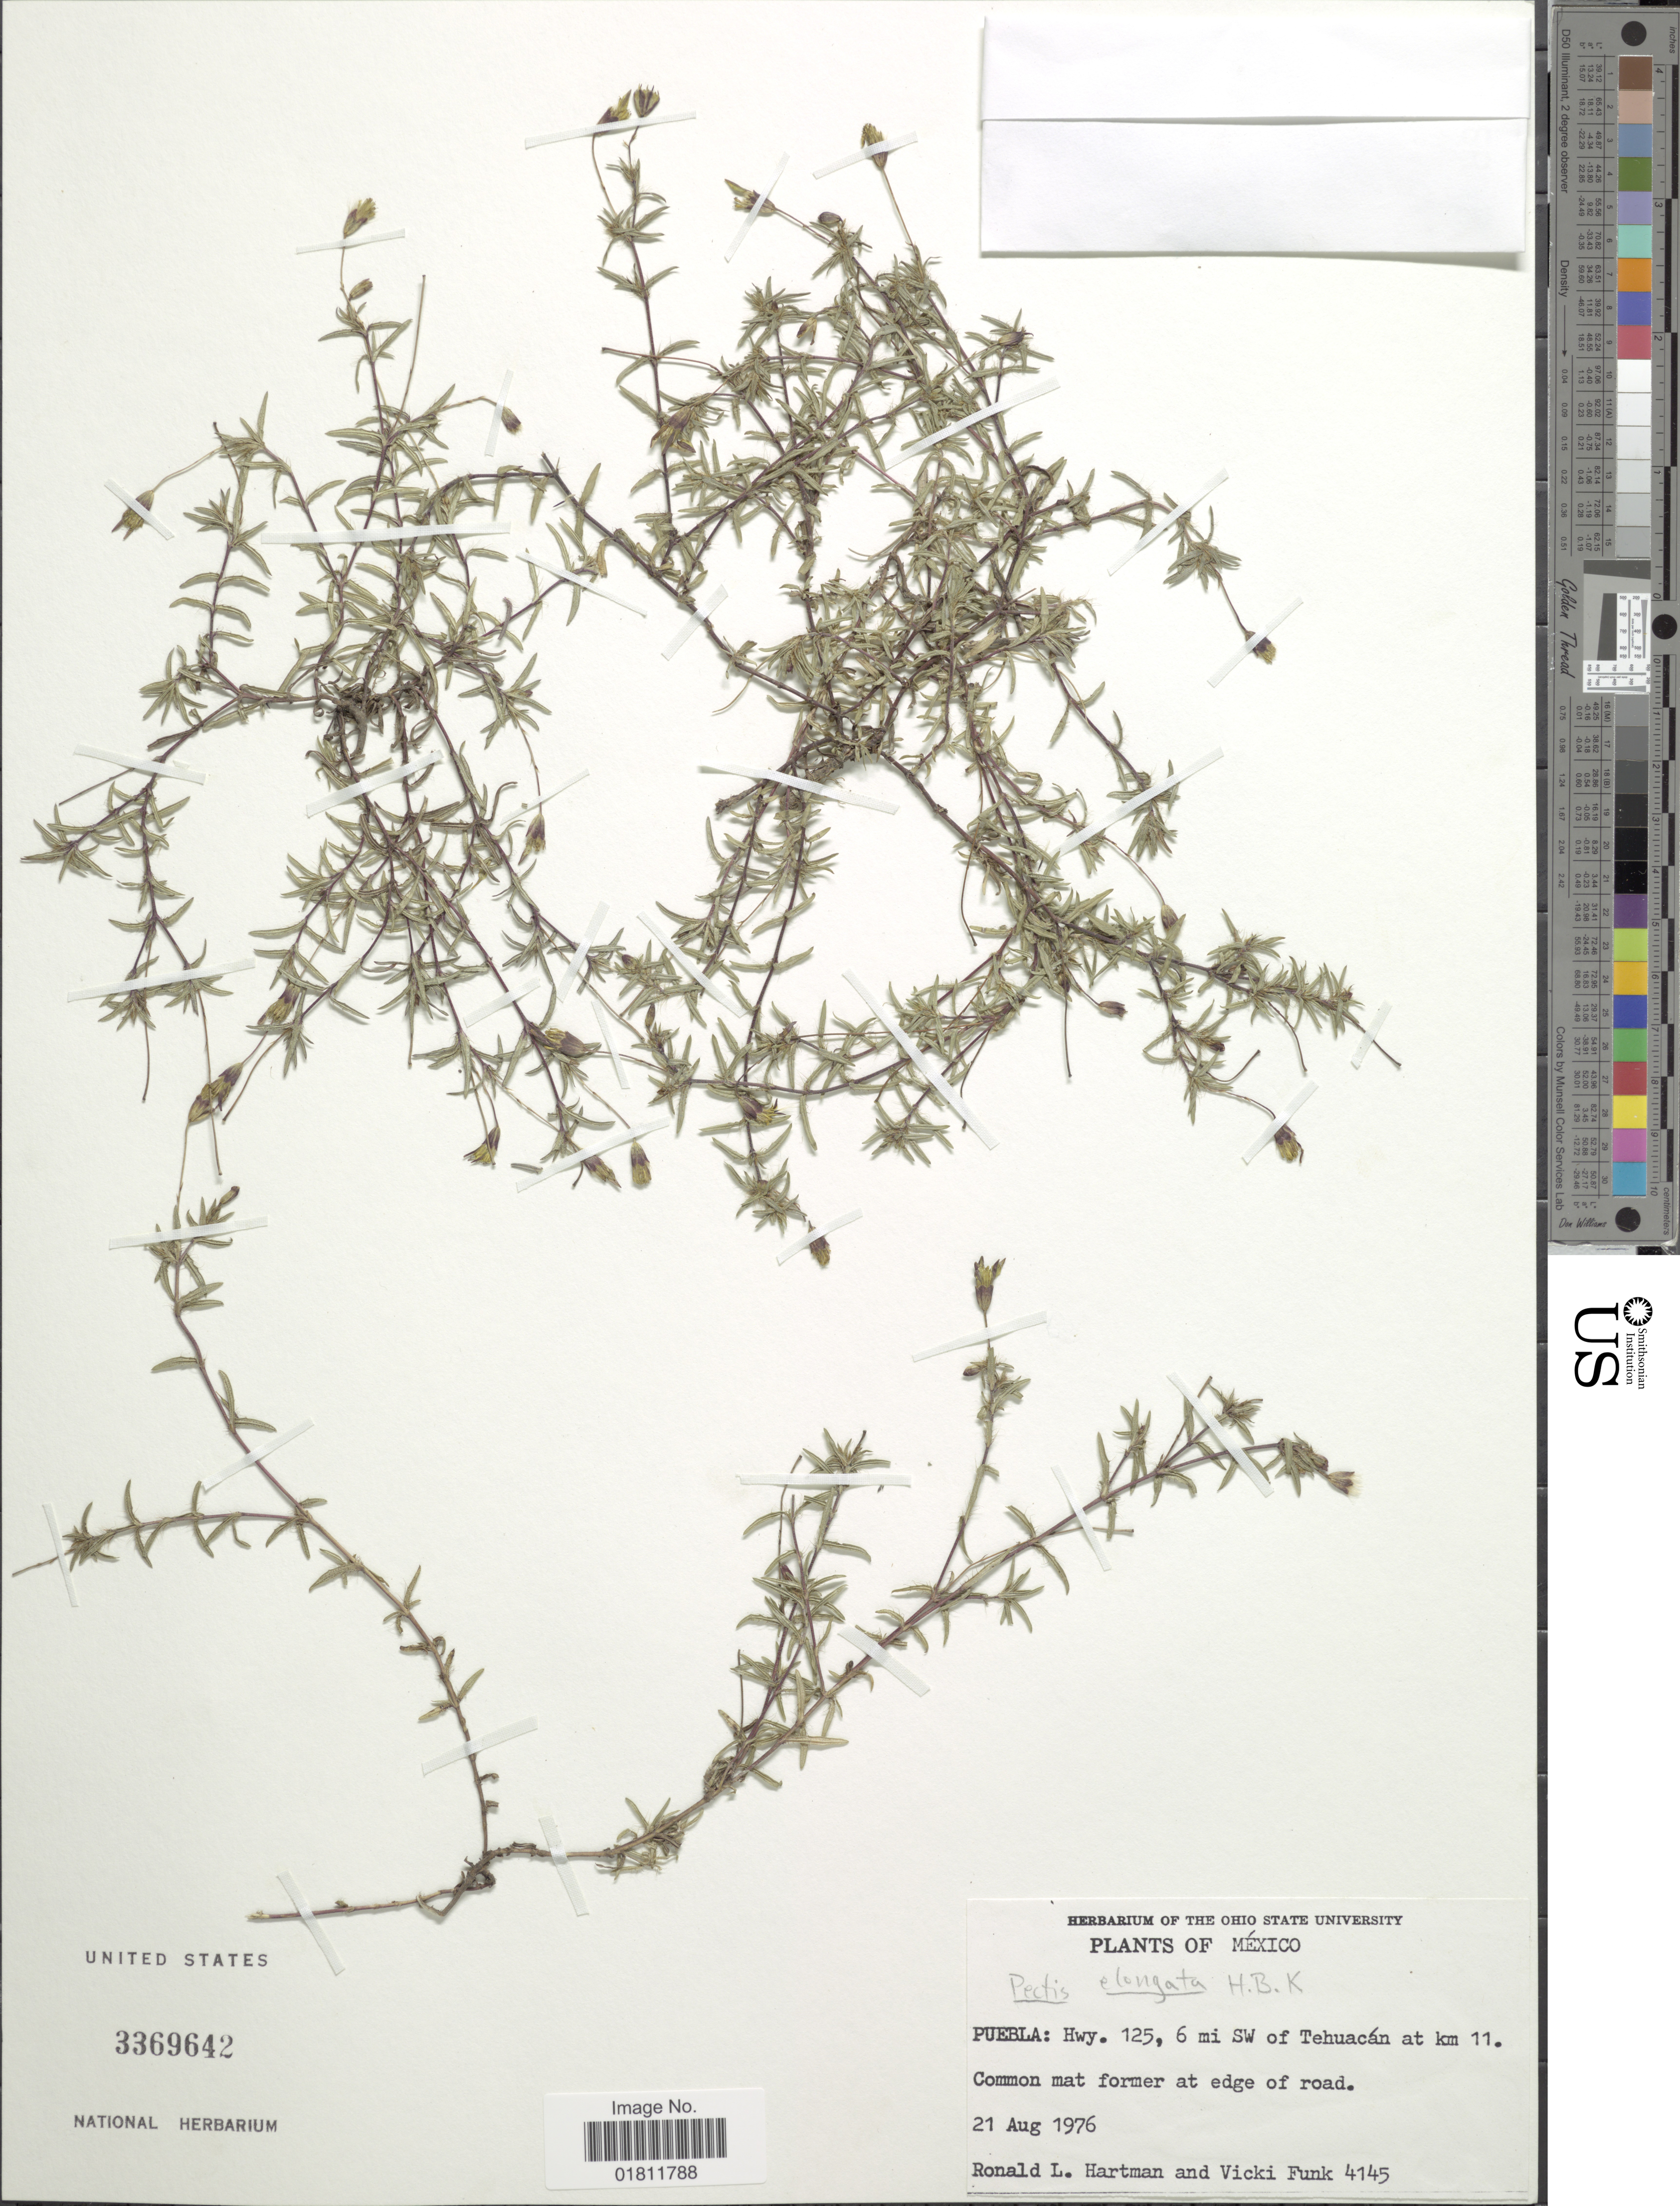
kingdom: Plantae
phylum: Tracheophyta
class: Magnoliopsida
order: Asterales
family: Asteraceae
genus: Pectis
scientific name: Pectis elongata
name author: Kunth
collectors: R. L. Hartman & V. Funk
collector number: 4145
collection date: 1976-08-21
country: Mexico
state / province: Puebla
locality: Puebla: Hwy.125, 6 mi SW of Tehuacan at km 11.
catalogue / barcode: US 3369642